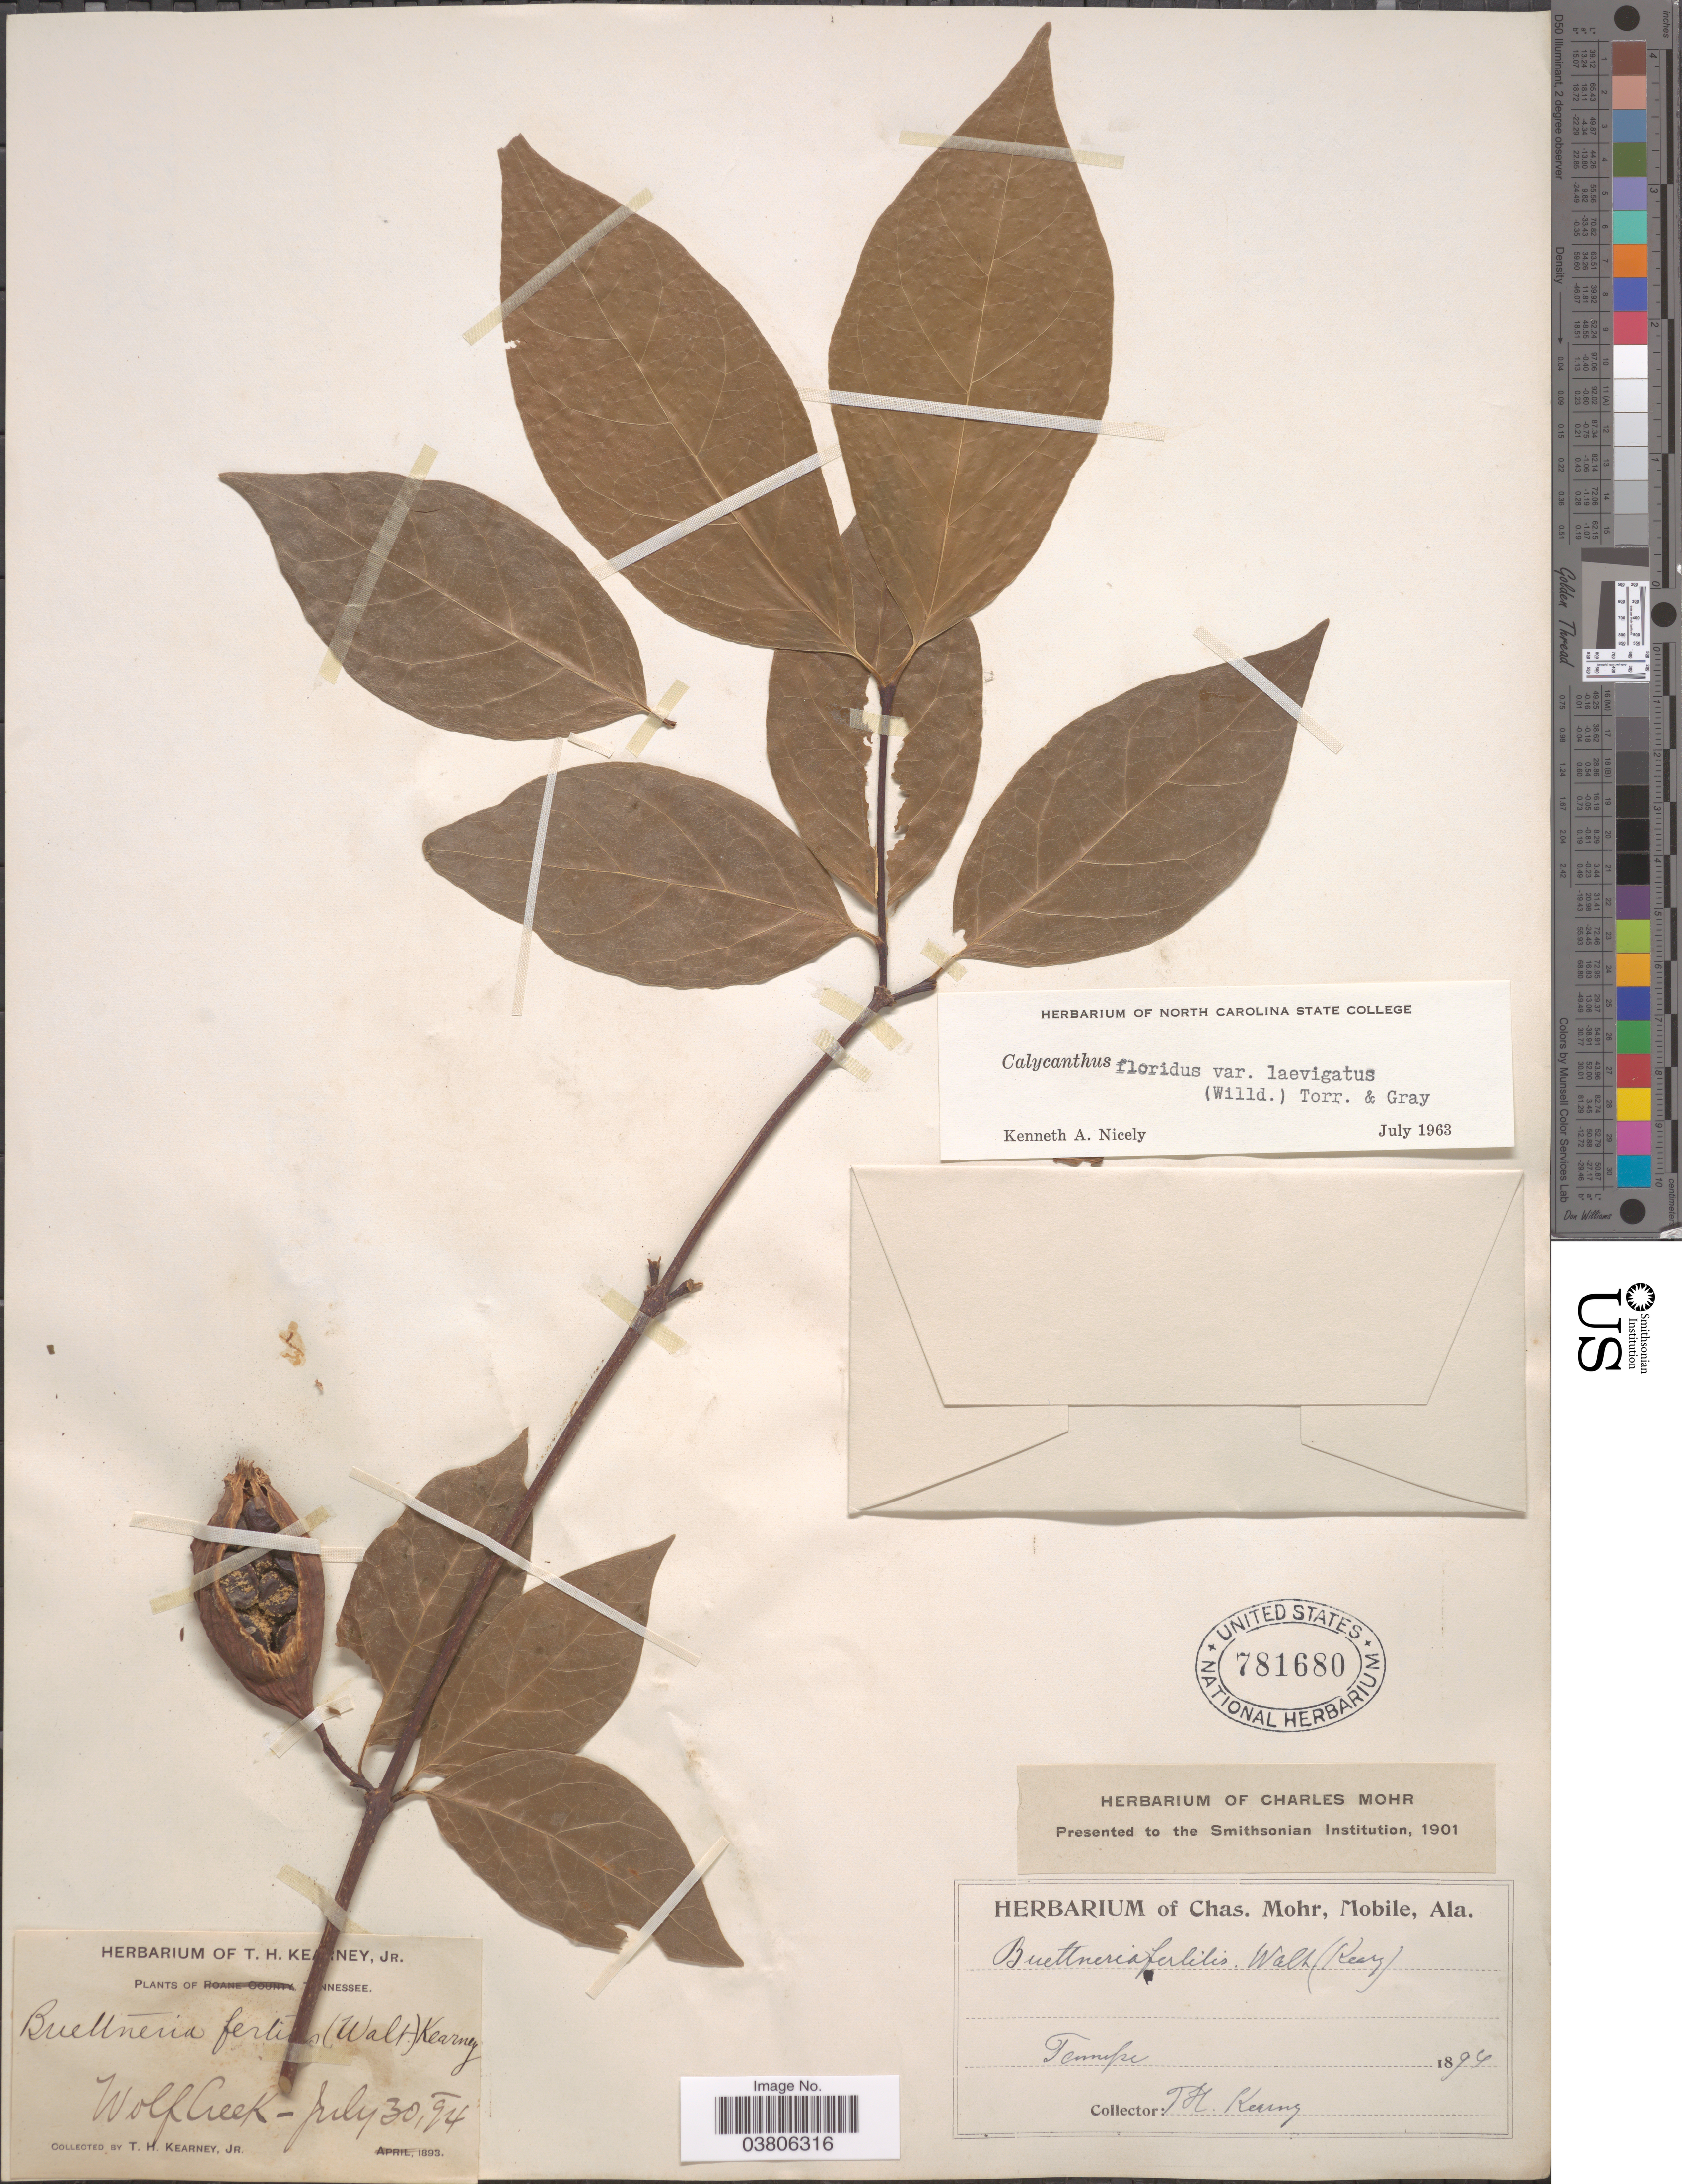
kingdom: Plantae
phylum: Tracheophyta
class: Magnoliopsida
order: Laurales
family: Calycanthaceae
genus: Calycanthus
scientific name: Calycanthus floridus var. laevigatus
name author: (Willd.) Torr. & A. Gray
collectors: T. H. Kearney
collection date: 1894-07-30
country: United States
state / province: Tennessee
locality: Wolf Creek.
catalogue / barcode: US 781680